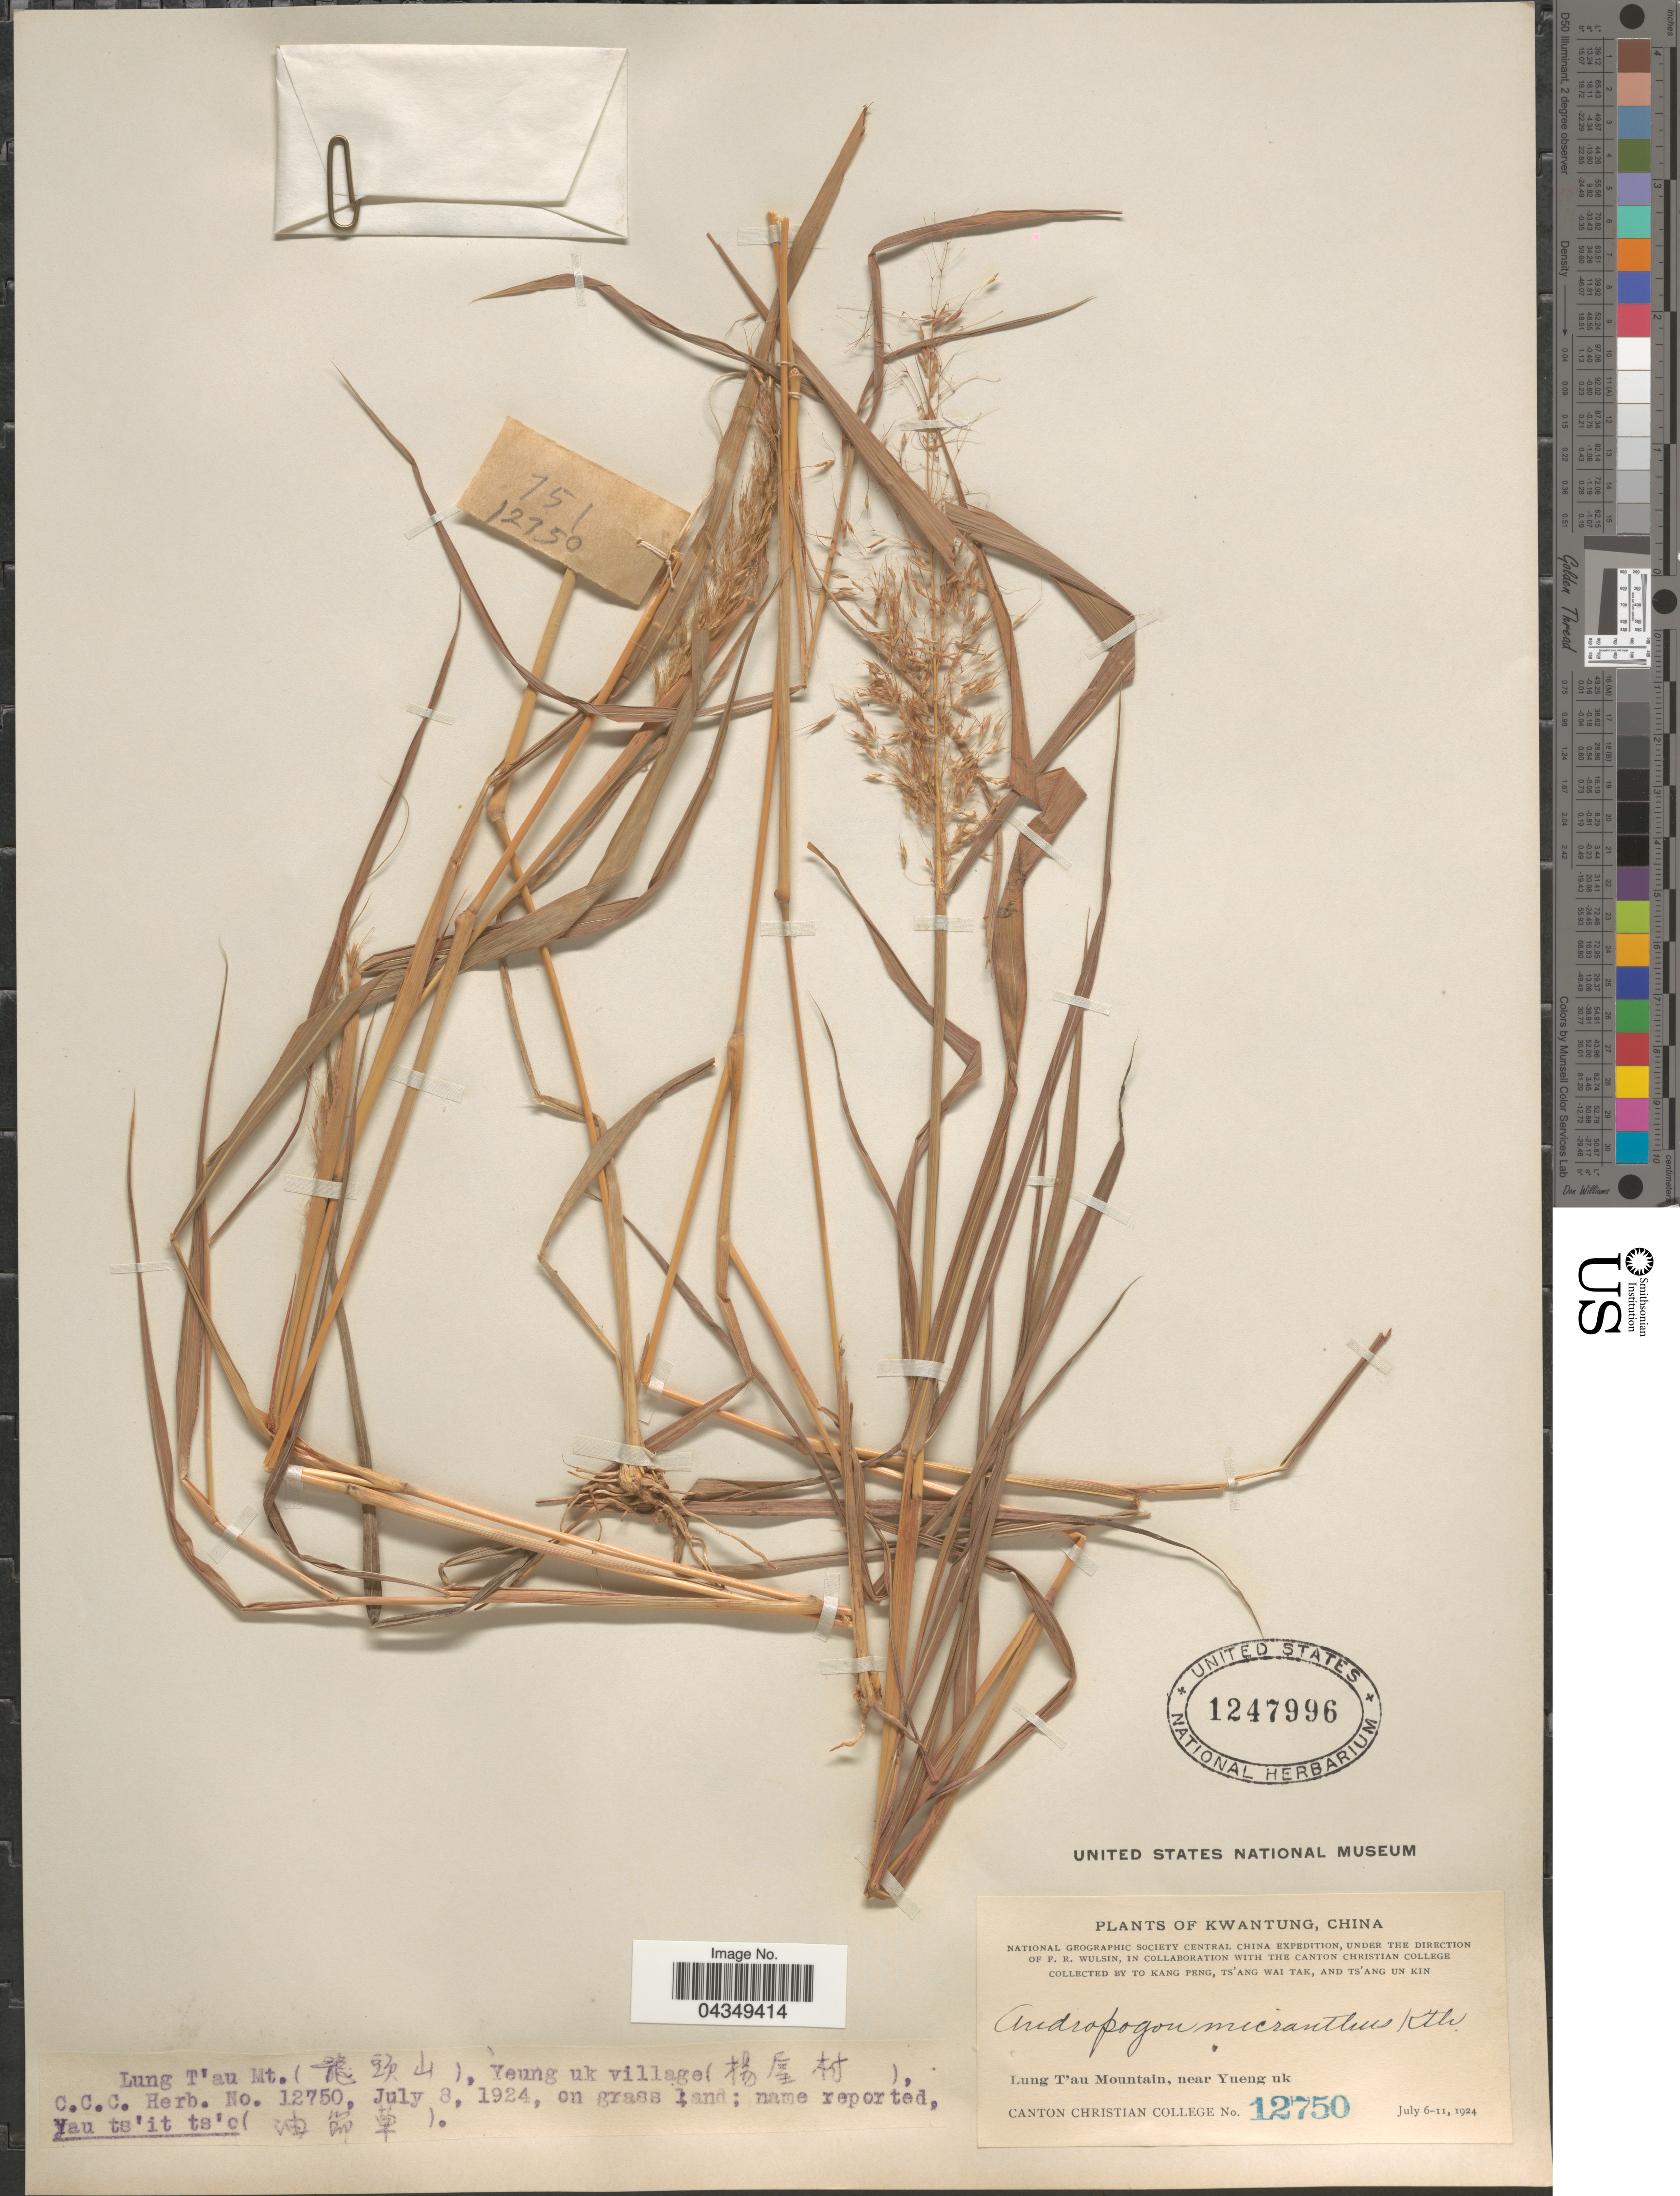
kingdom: Plantae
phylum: Tracheophyta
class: Liliopsida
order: Poales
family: Poaceae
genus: Capillipedium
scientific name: Capillipedium assimile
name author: (Steud.) A. Camus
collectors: T. K. Peng, T. Tak & T. Kin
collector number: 12750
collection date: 1924-07-08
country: China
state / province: Guangdong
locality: Kwangtung. National Geographic Society Central China Expedition. Lung T'au Mountain, near Yueng uk. Lung T'au Mt. (X), Yeung uk village (X), Yau ts'it ts'c (X).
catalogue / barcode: US 1247996